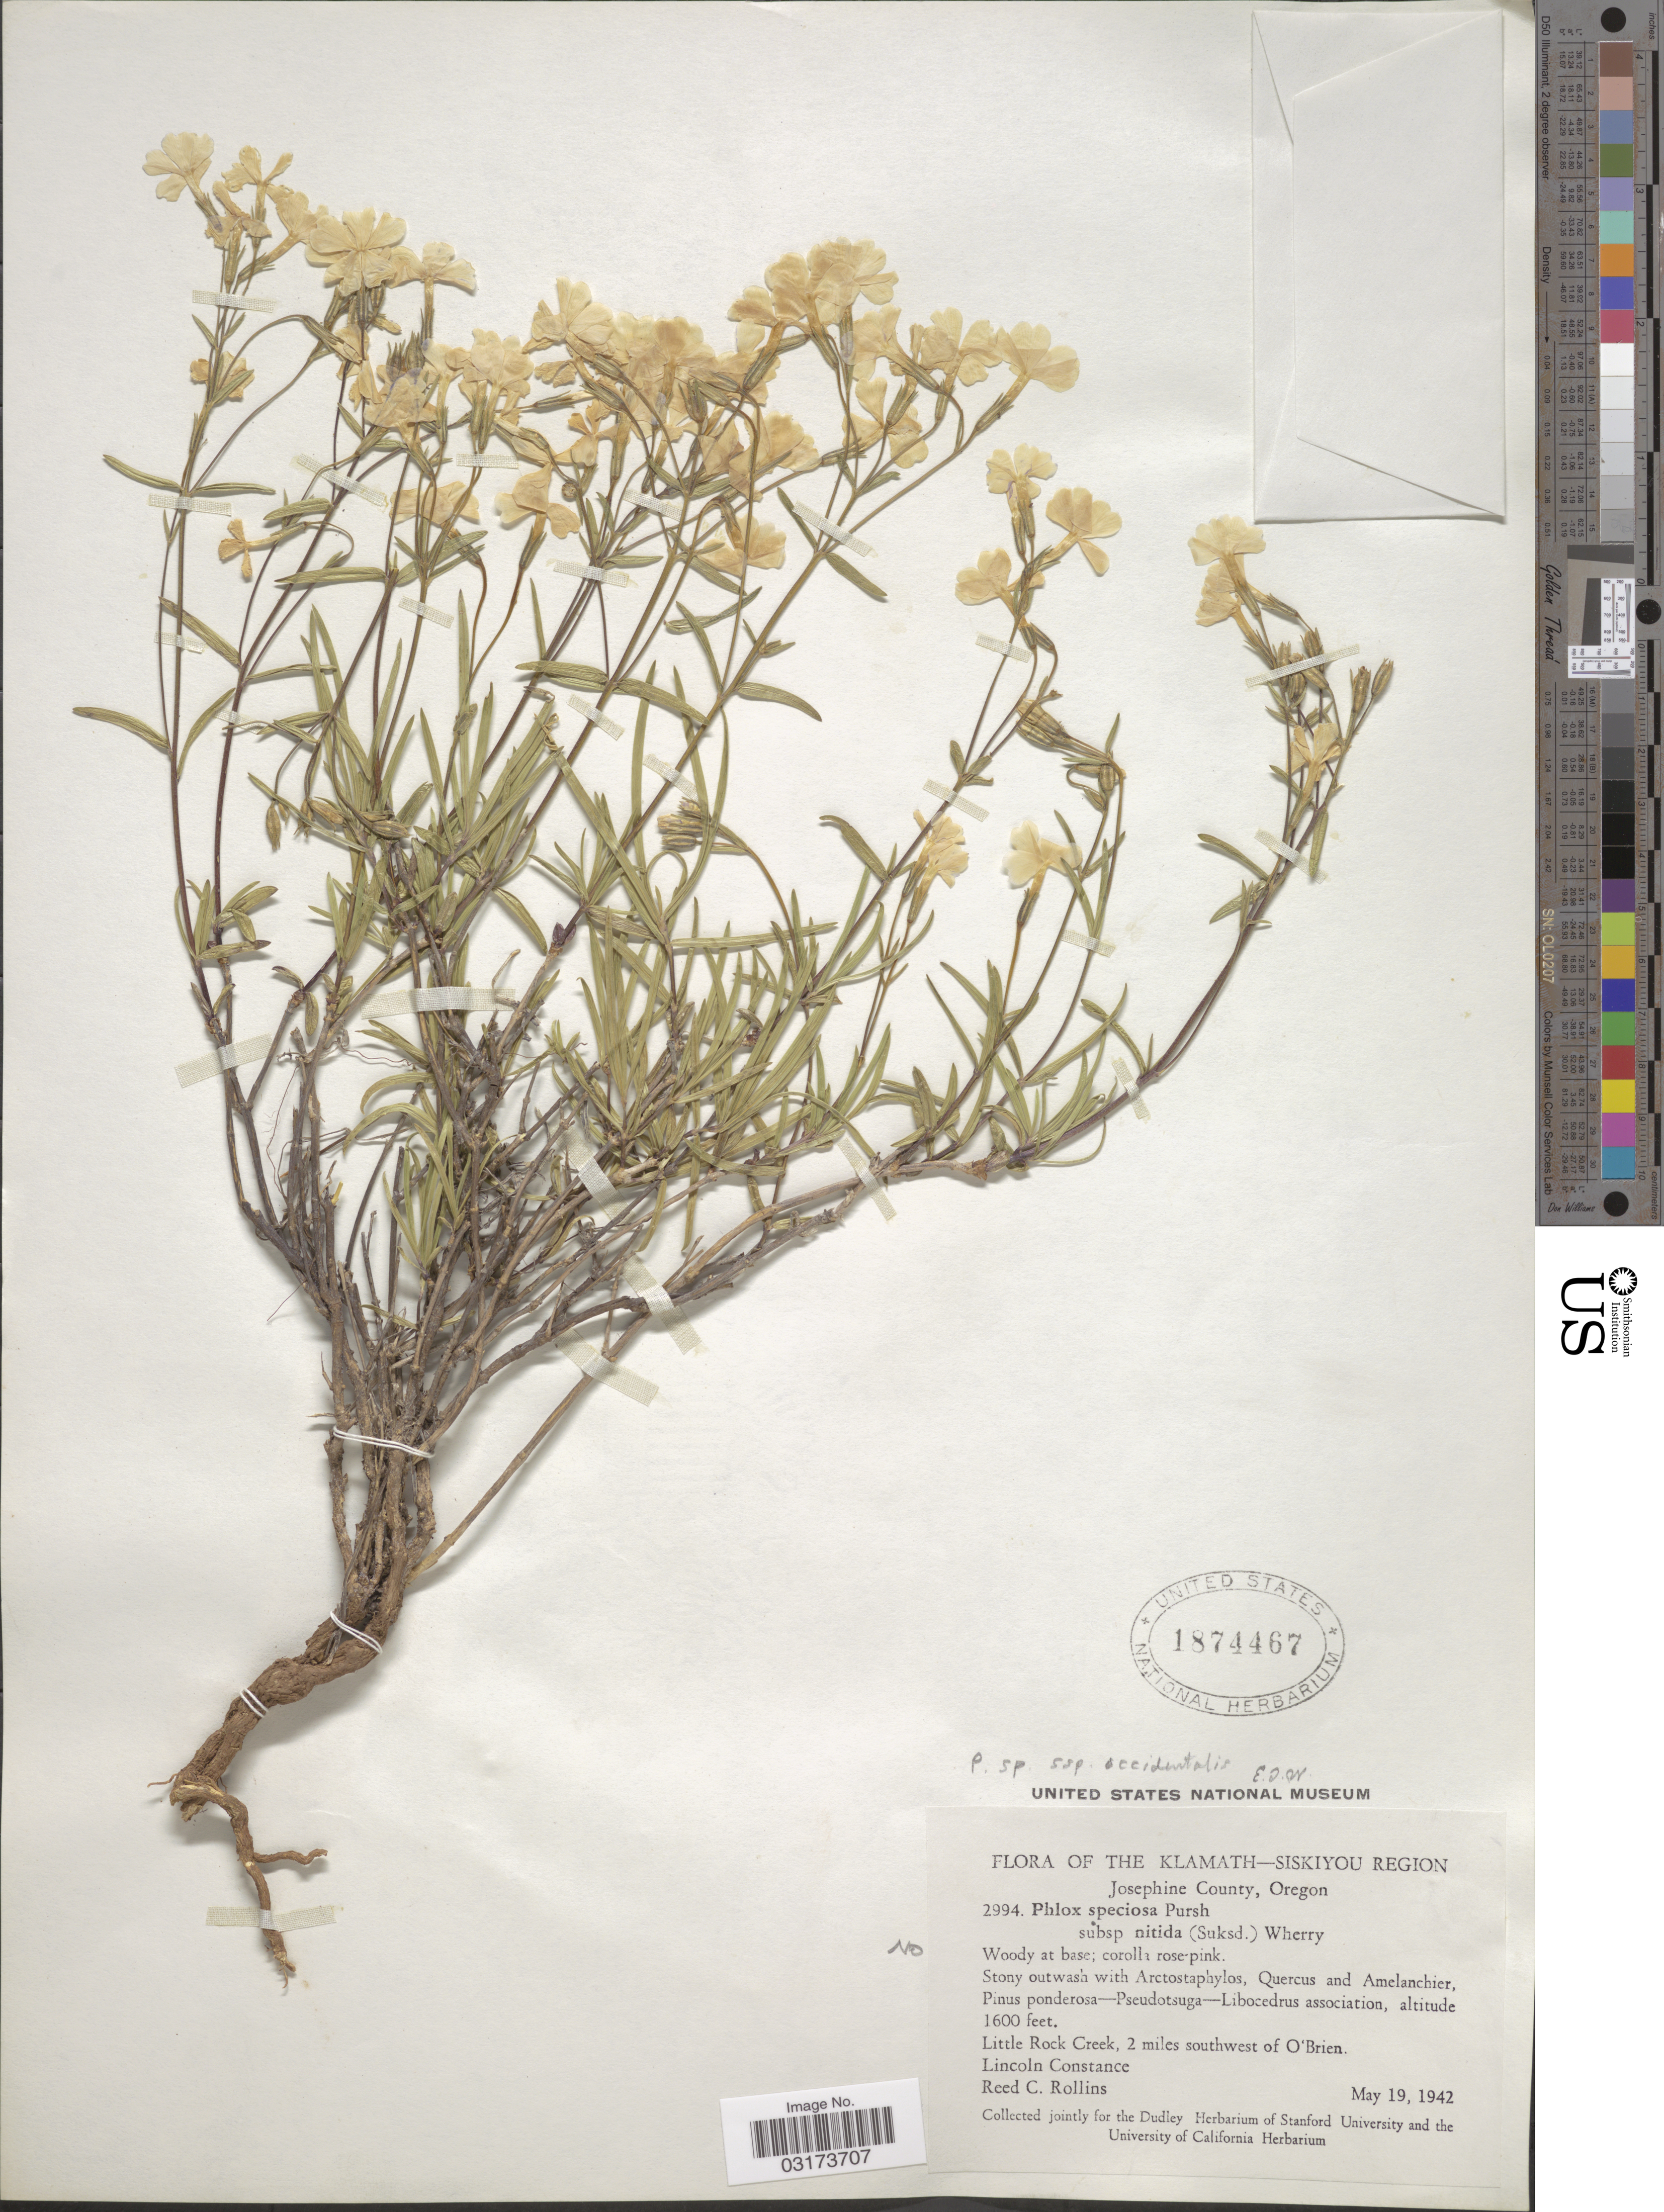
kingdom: Plantae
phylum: Tracheophyta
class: Magnoliopsida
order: Ericales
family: Polemoniaceae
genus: Phlox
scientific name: Phlox speciosa subsp. occidentalis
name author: (Durand ex Torr.) Wherry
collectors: L. Constance & R. C. Rollins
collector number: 2994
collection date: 1942-05-19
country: United States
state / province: Oregon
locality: Klamath - Siskiyou Region. Josephine County. Little Rock Creek, 2 miles southwest of O'Brien.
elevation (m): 488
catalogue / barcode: US 1874467